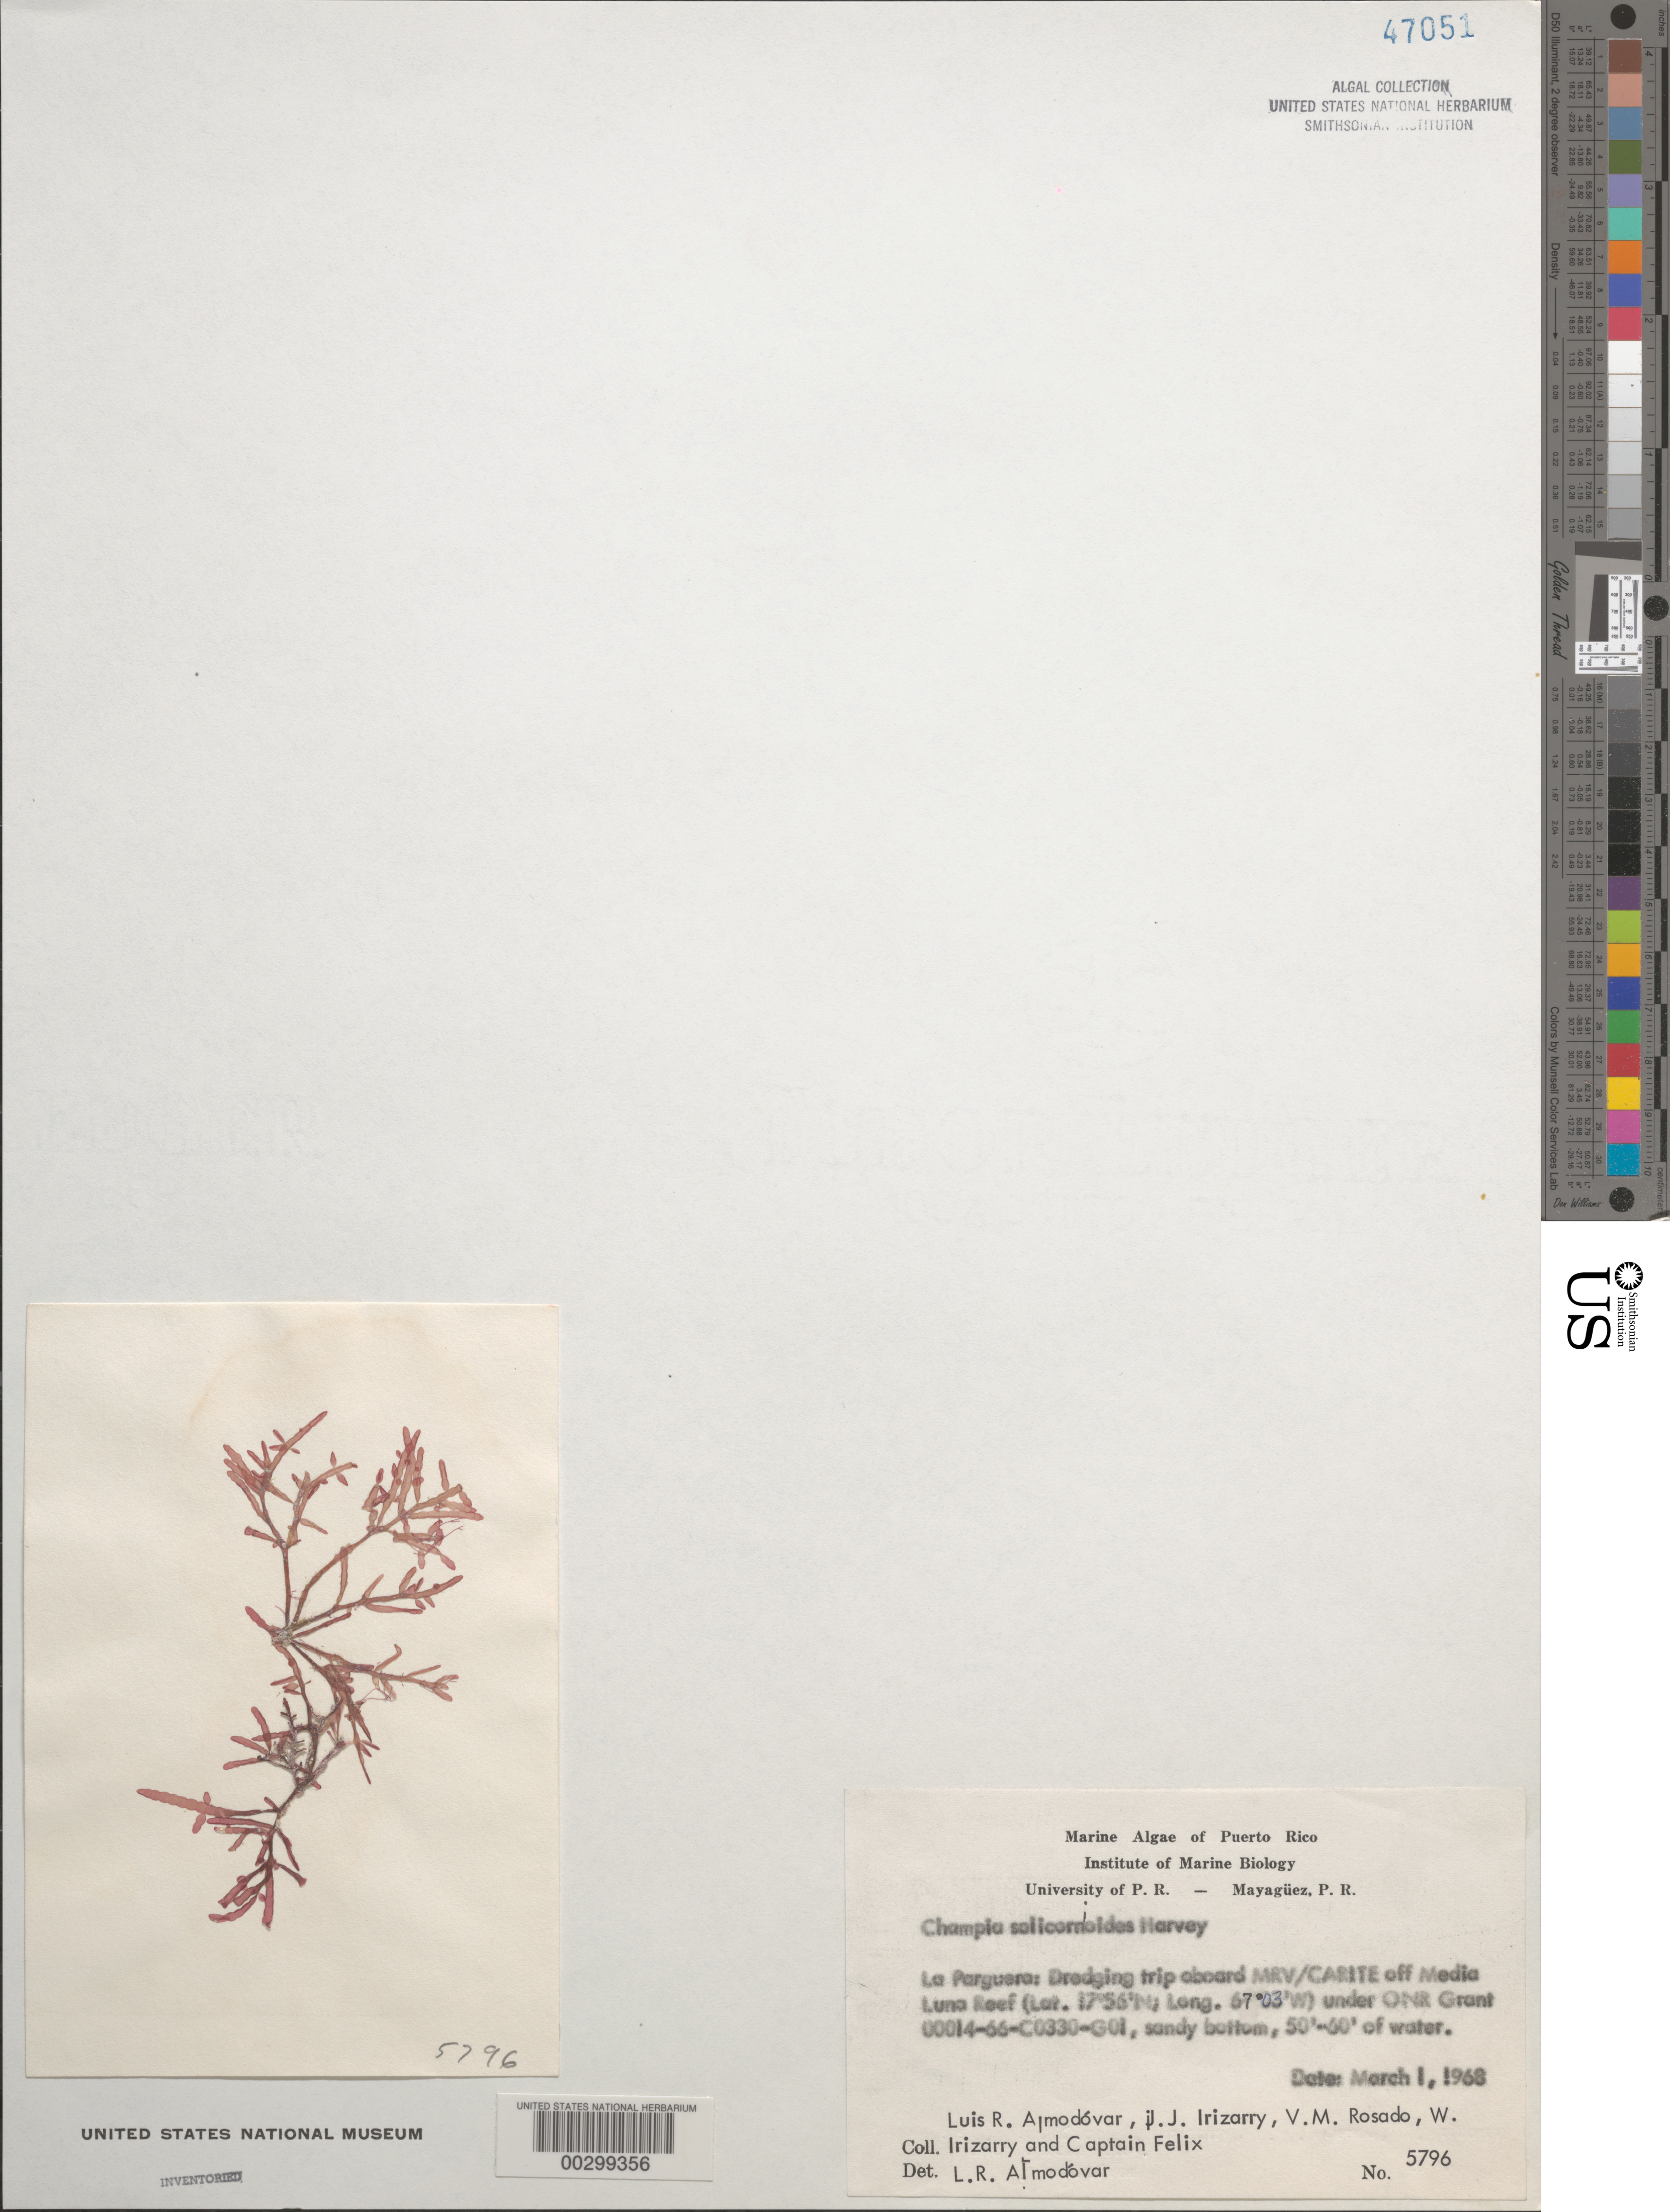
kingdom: Plantae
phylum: Rhodophyta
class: Florideophyceae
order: Rhodymeniales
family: Champiaceae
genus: Champia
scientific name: Champia salicornioides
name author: Harv.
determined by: Almodovar, L. R.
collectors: L. Almodovar, J. Irizarry, V. Rosado, W. Irizarry & C. Felix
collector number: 5796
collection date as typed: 01 Mar 1968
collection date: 1968-03-01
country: Puerto Rico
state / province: Lajas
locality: La Parguera, off Media Luna Reef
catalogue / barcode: US 47051